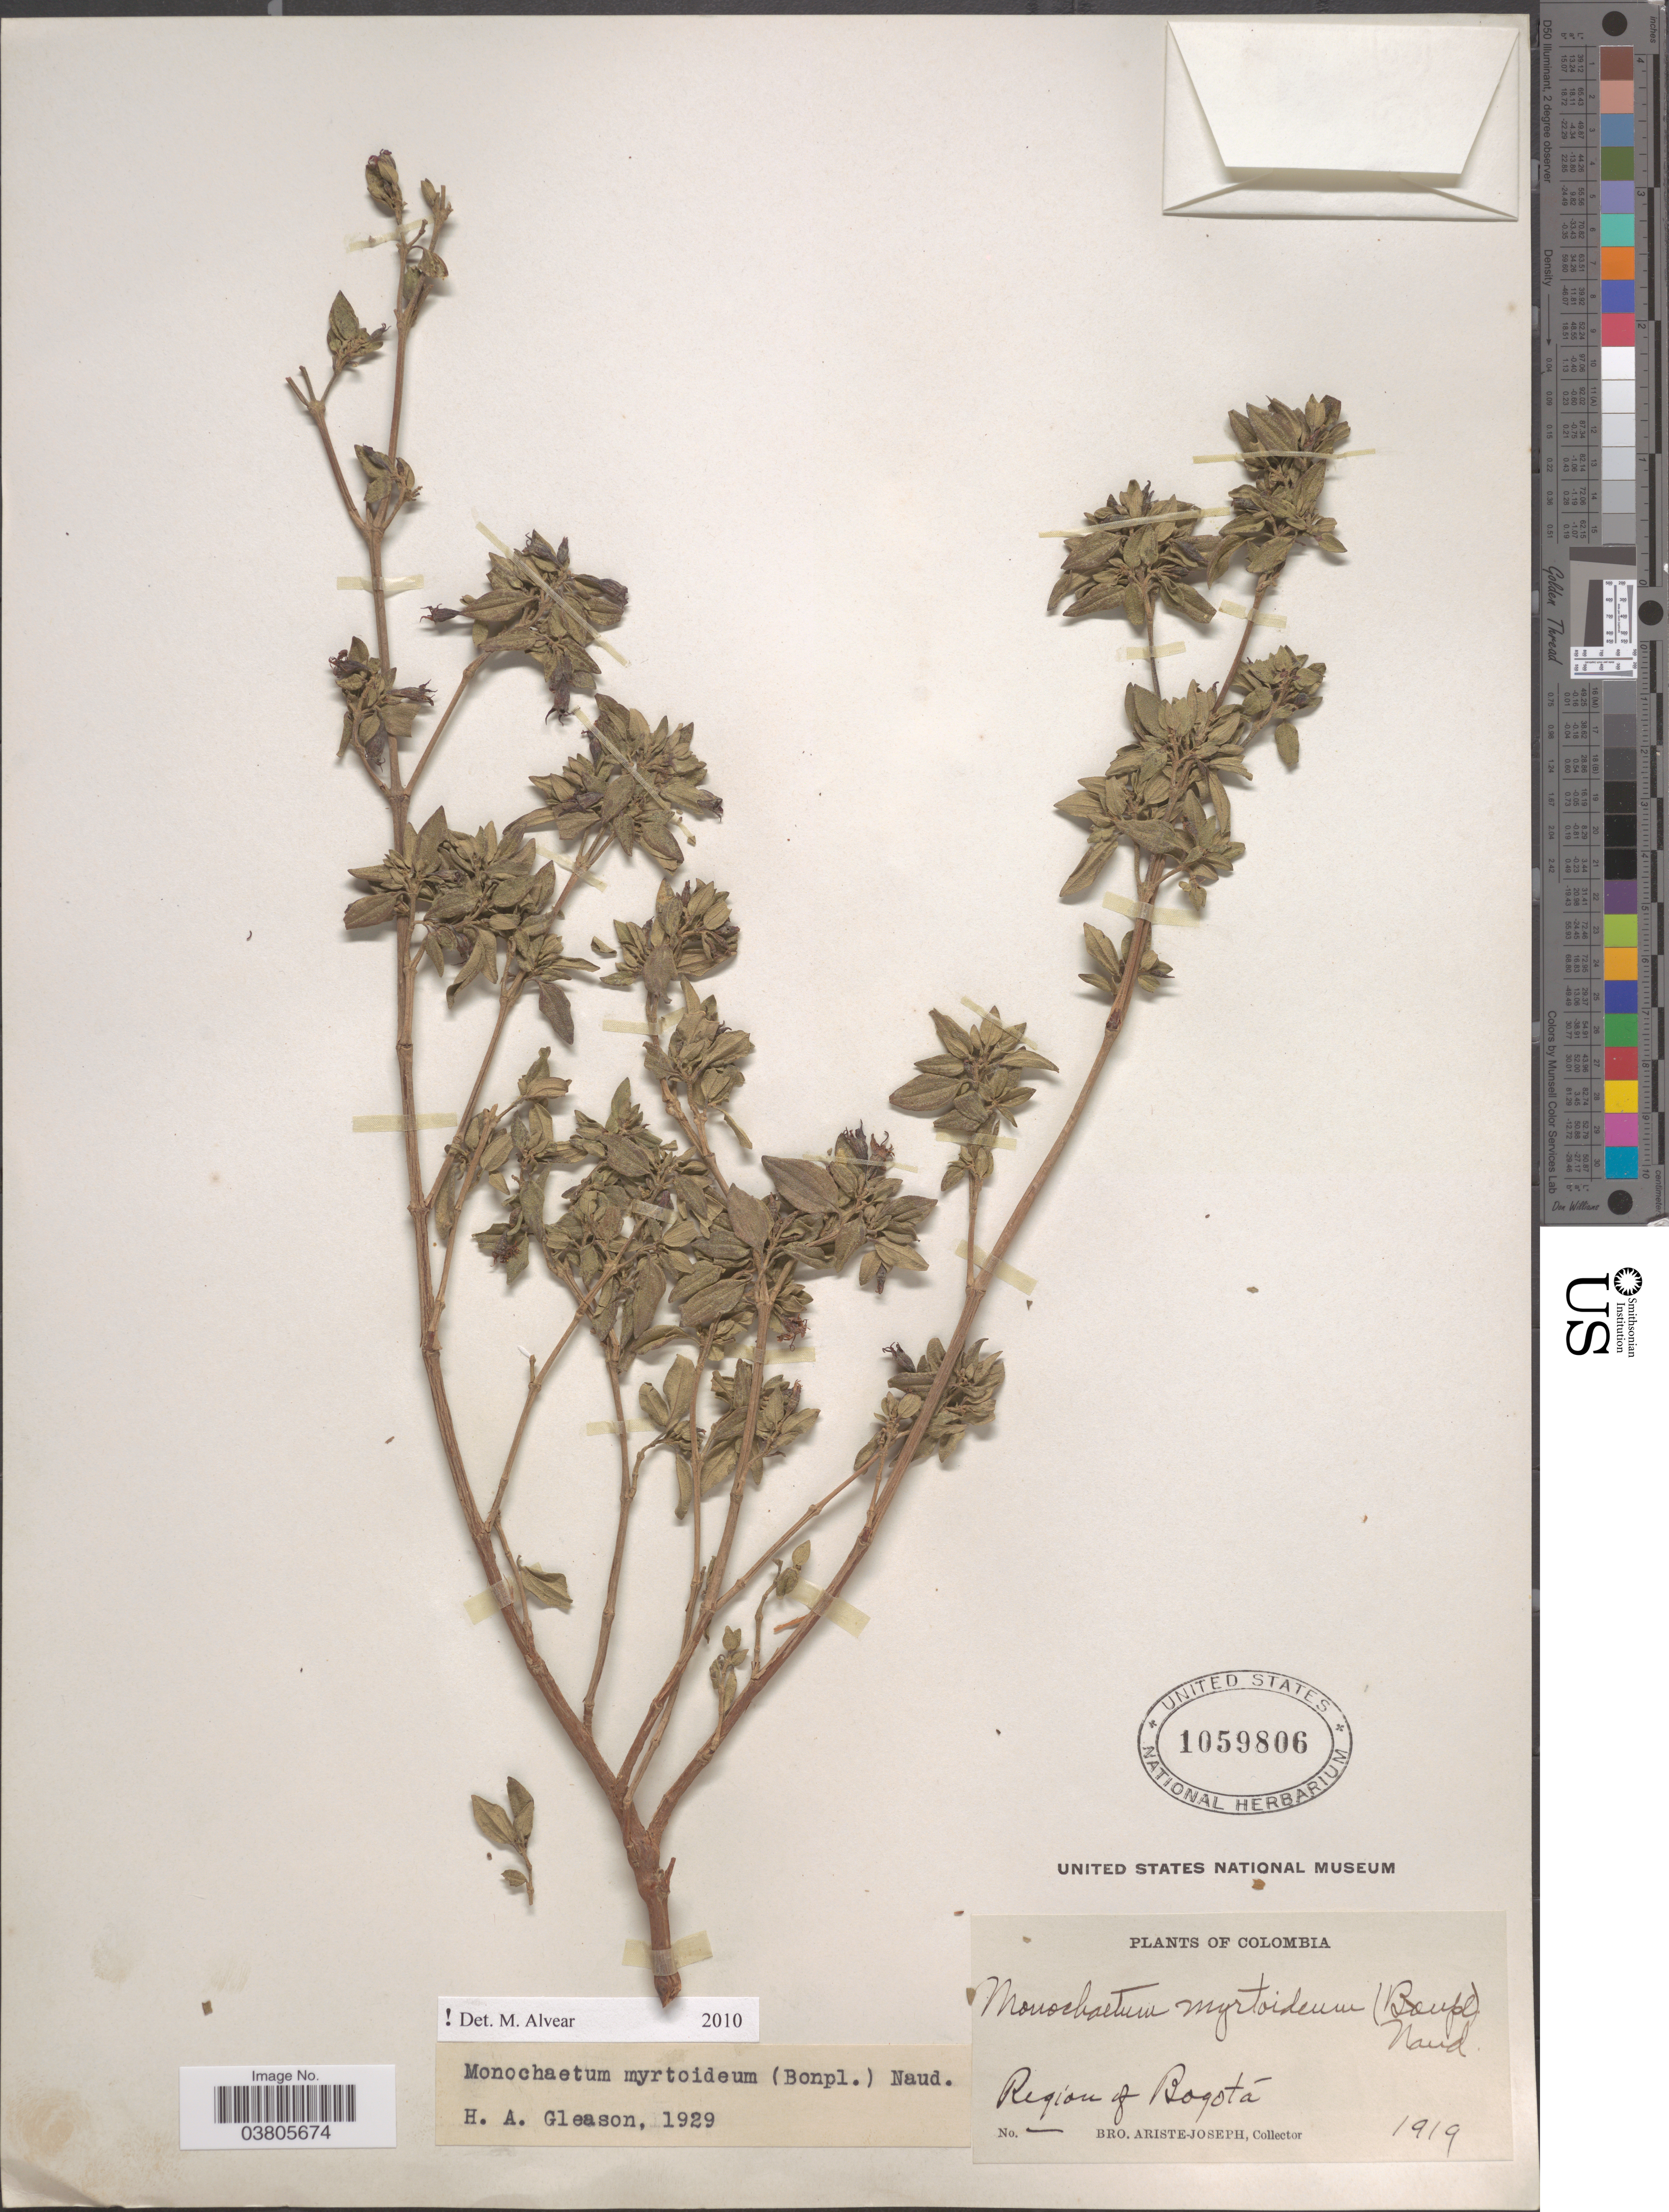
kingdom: Plantae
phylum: Tracheophyta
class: Magnoliopsida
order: Myrtales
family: Melastomataceae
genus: Monochaetum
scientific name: Monochaetum myrtoideum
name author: Naudin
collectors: Bro. Ariste-Joseph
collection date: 1919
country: Colombia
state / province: Bogota D.C.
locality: Region of Bogotá.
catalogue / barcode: US 1059806